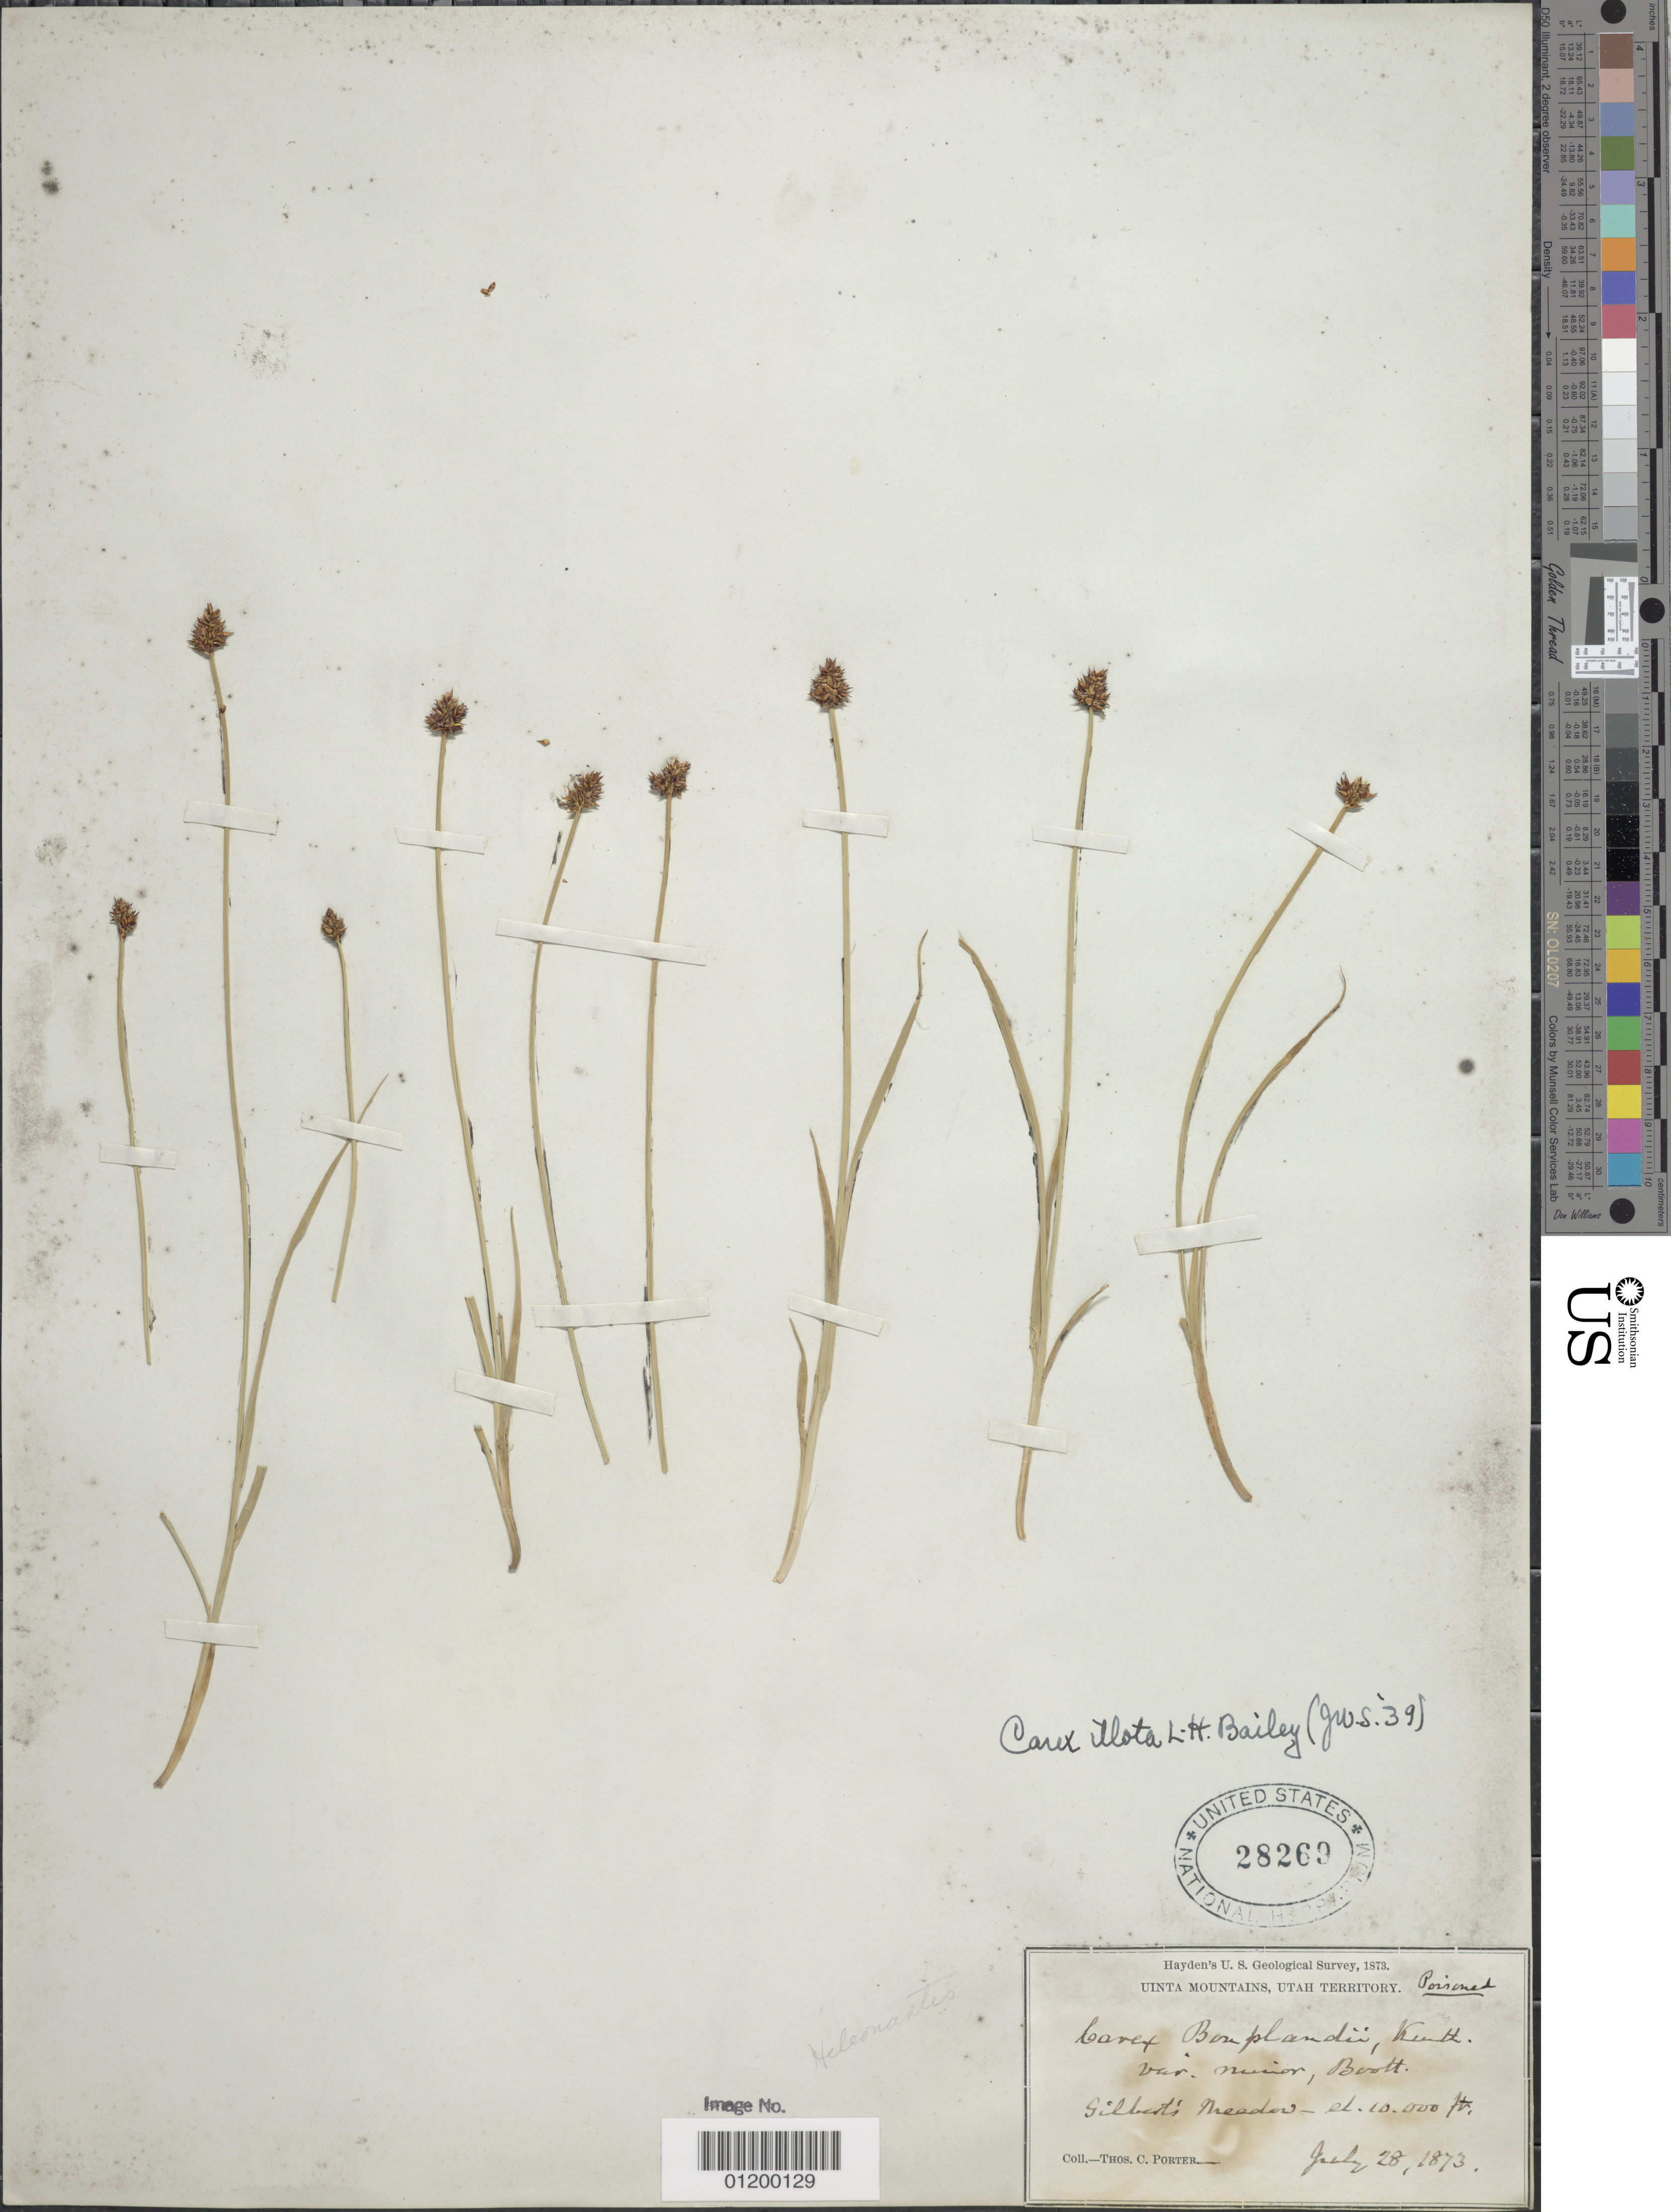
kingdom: Plantae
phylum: Tracheophyta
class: Liliopsida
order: Poales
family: Cyperaceae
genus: Carex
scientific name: Carex illota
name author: L.H. Bailey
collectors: T. C. Porter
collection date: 1873-07-28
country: United States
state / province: Utah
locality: Uinta Mts., Gilbert's Meadows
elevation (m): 3048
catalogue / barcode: US 28269